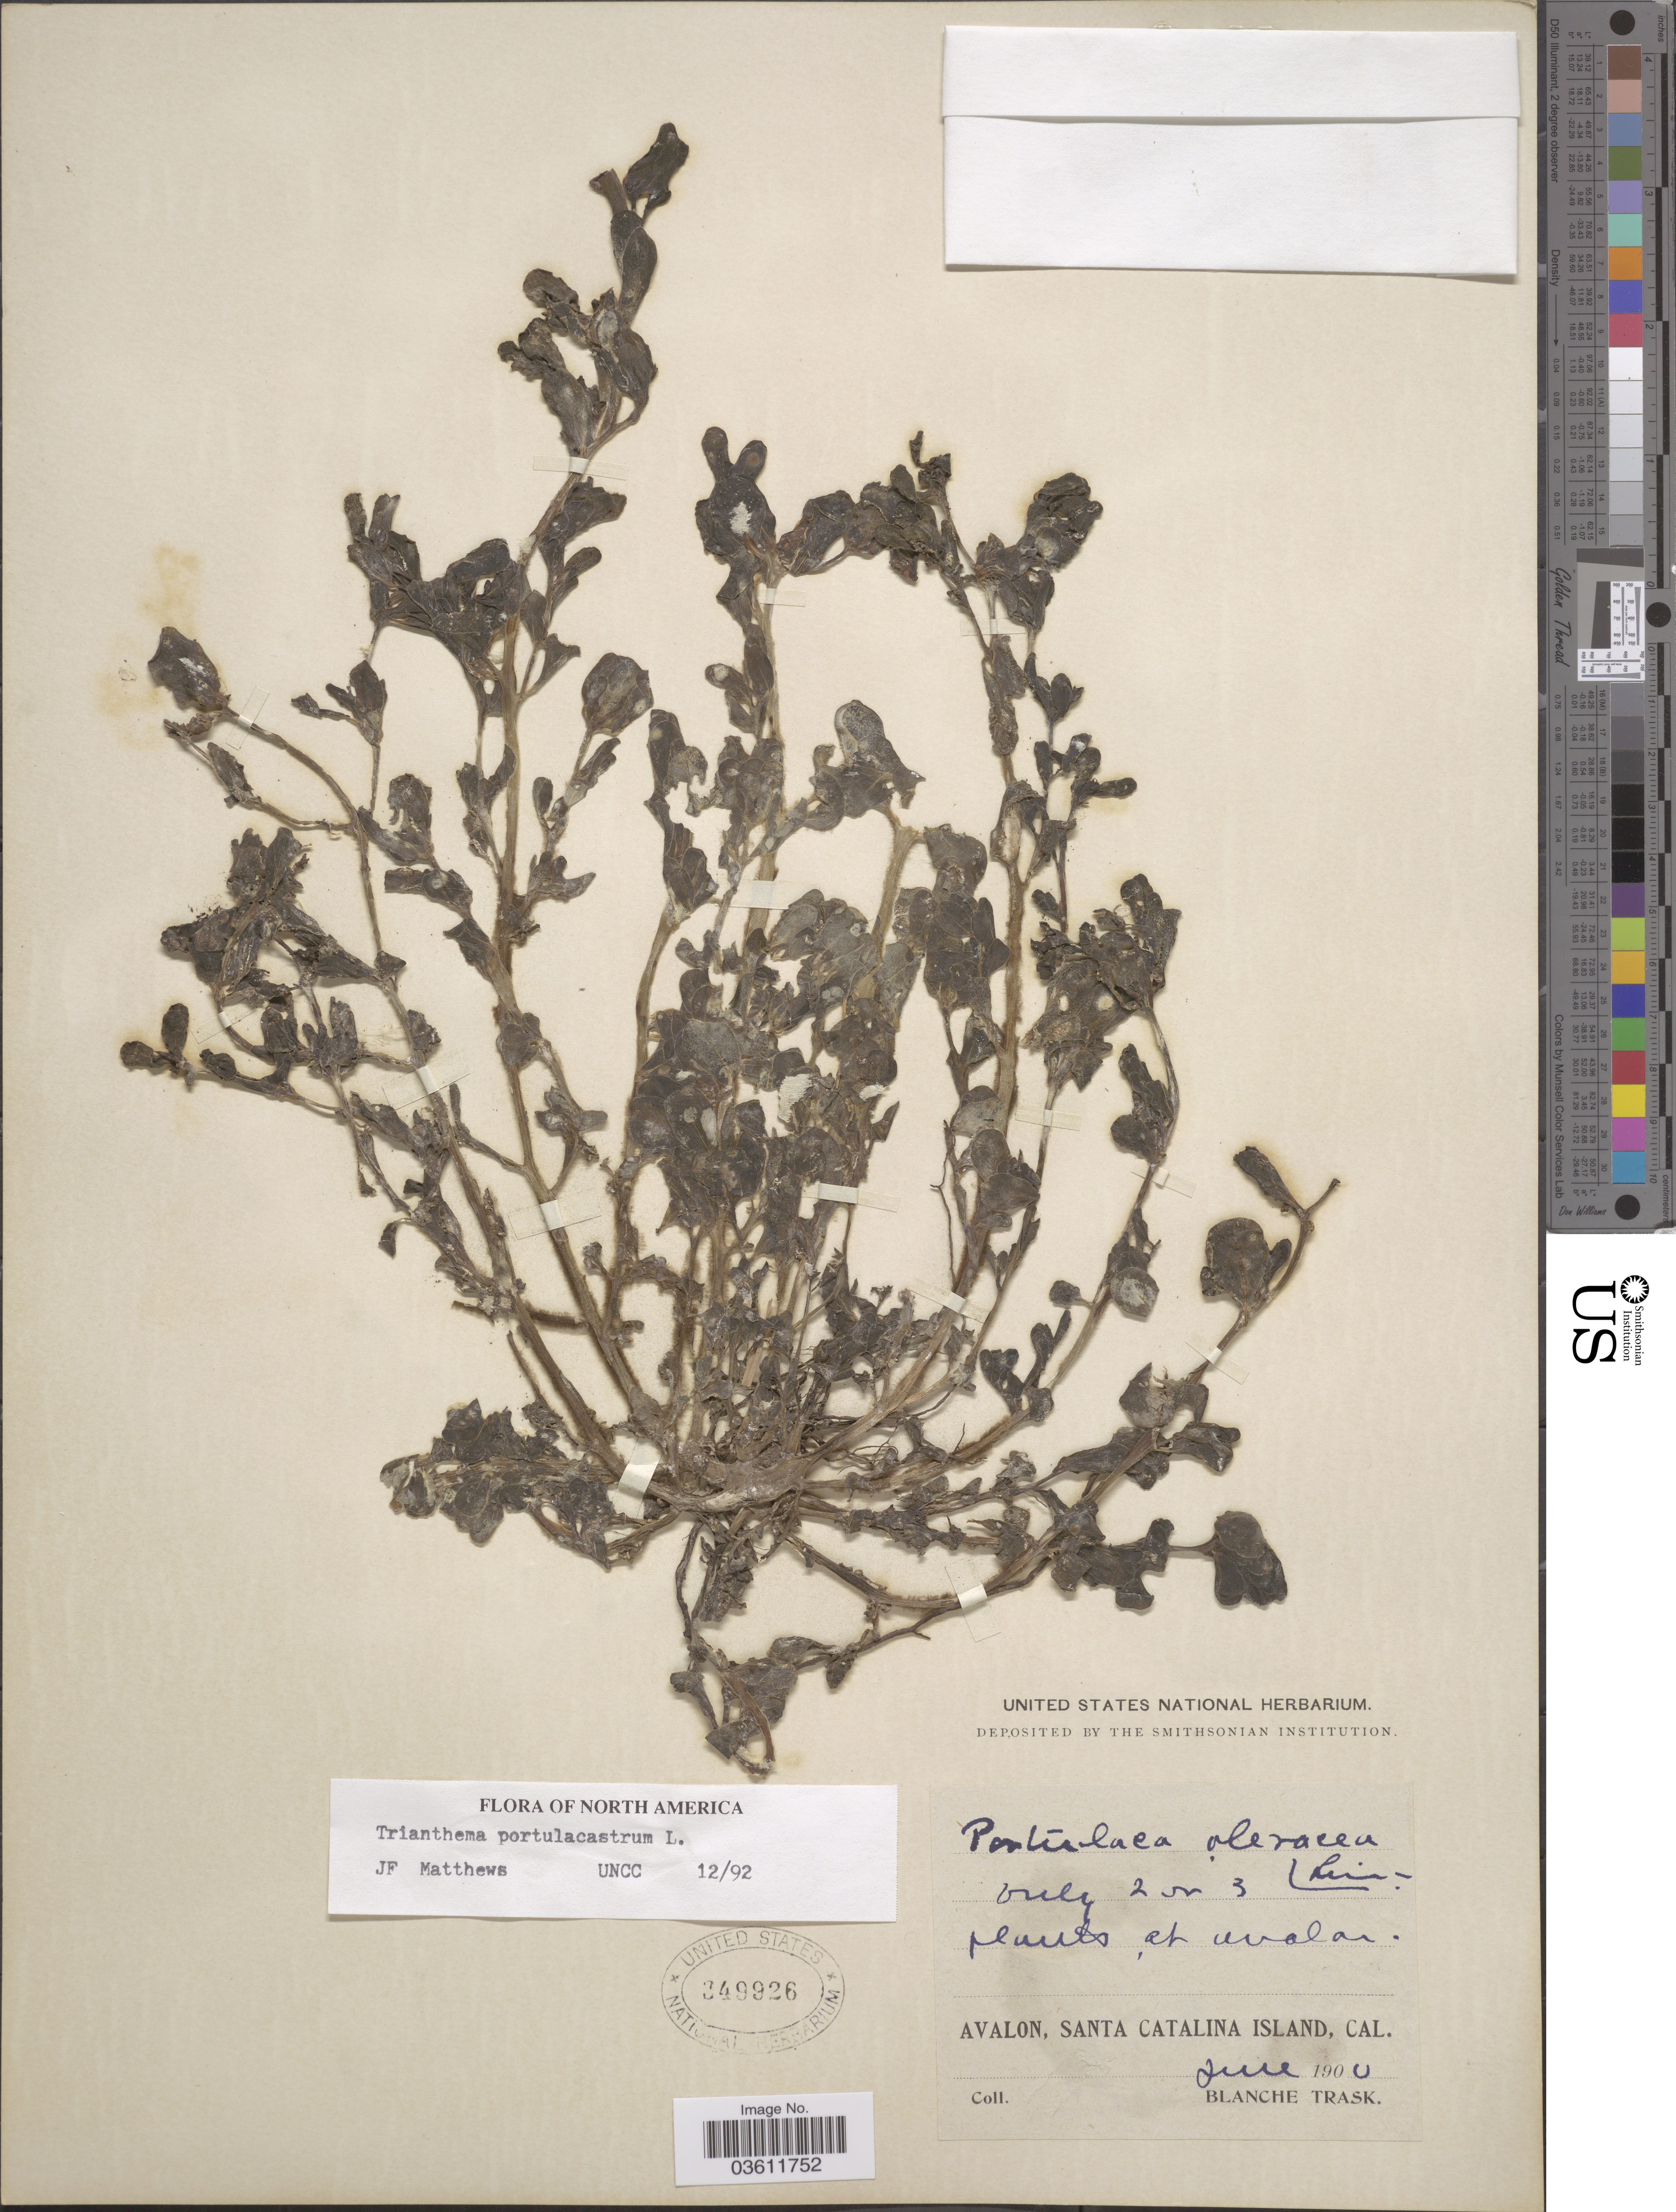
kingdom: Plantae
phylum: Tracheophyta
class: Magnoliopsida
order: Caryophyllales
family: Aizoaceae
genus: Trianthema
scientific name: Trianthema portulacastrum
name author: L.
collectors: B. Trask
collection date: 1900-06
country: United States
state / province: California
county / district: Los Angeles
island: Santa Catalina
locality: Avalon, Santa Catalina Island.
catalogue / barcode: US 349926